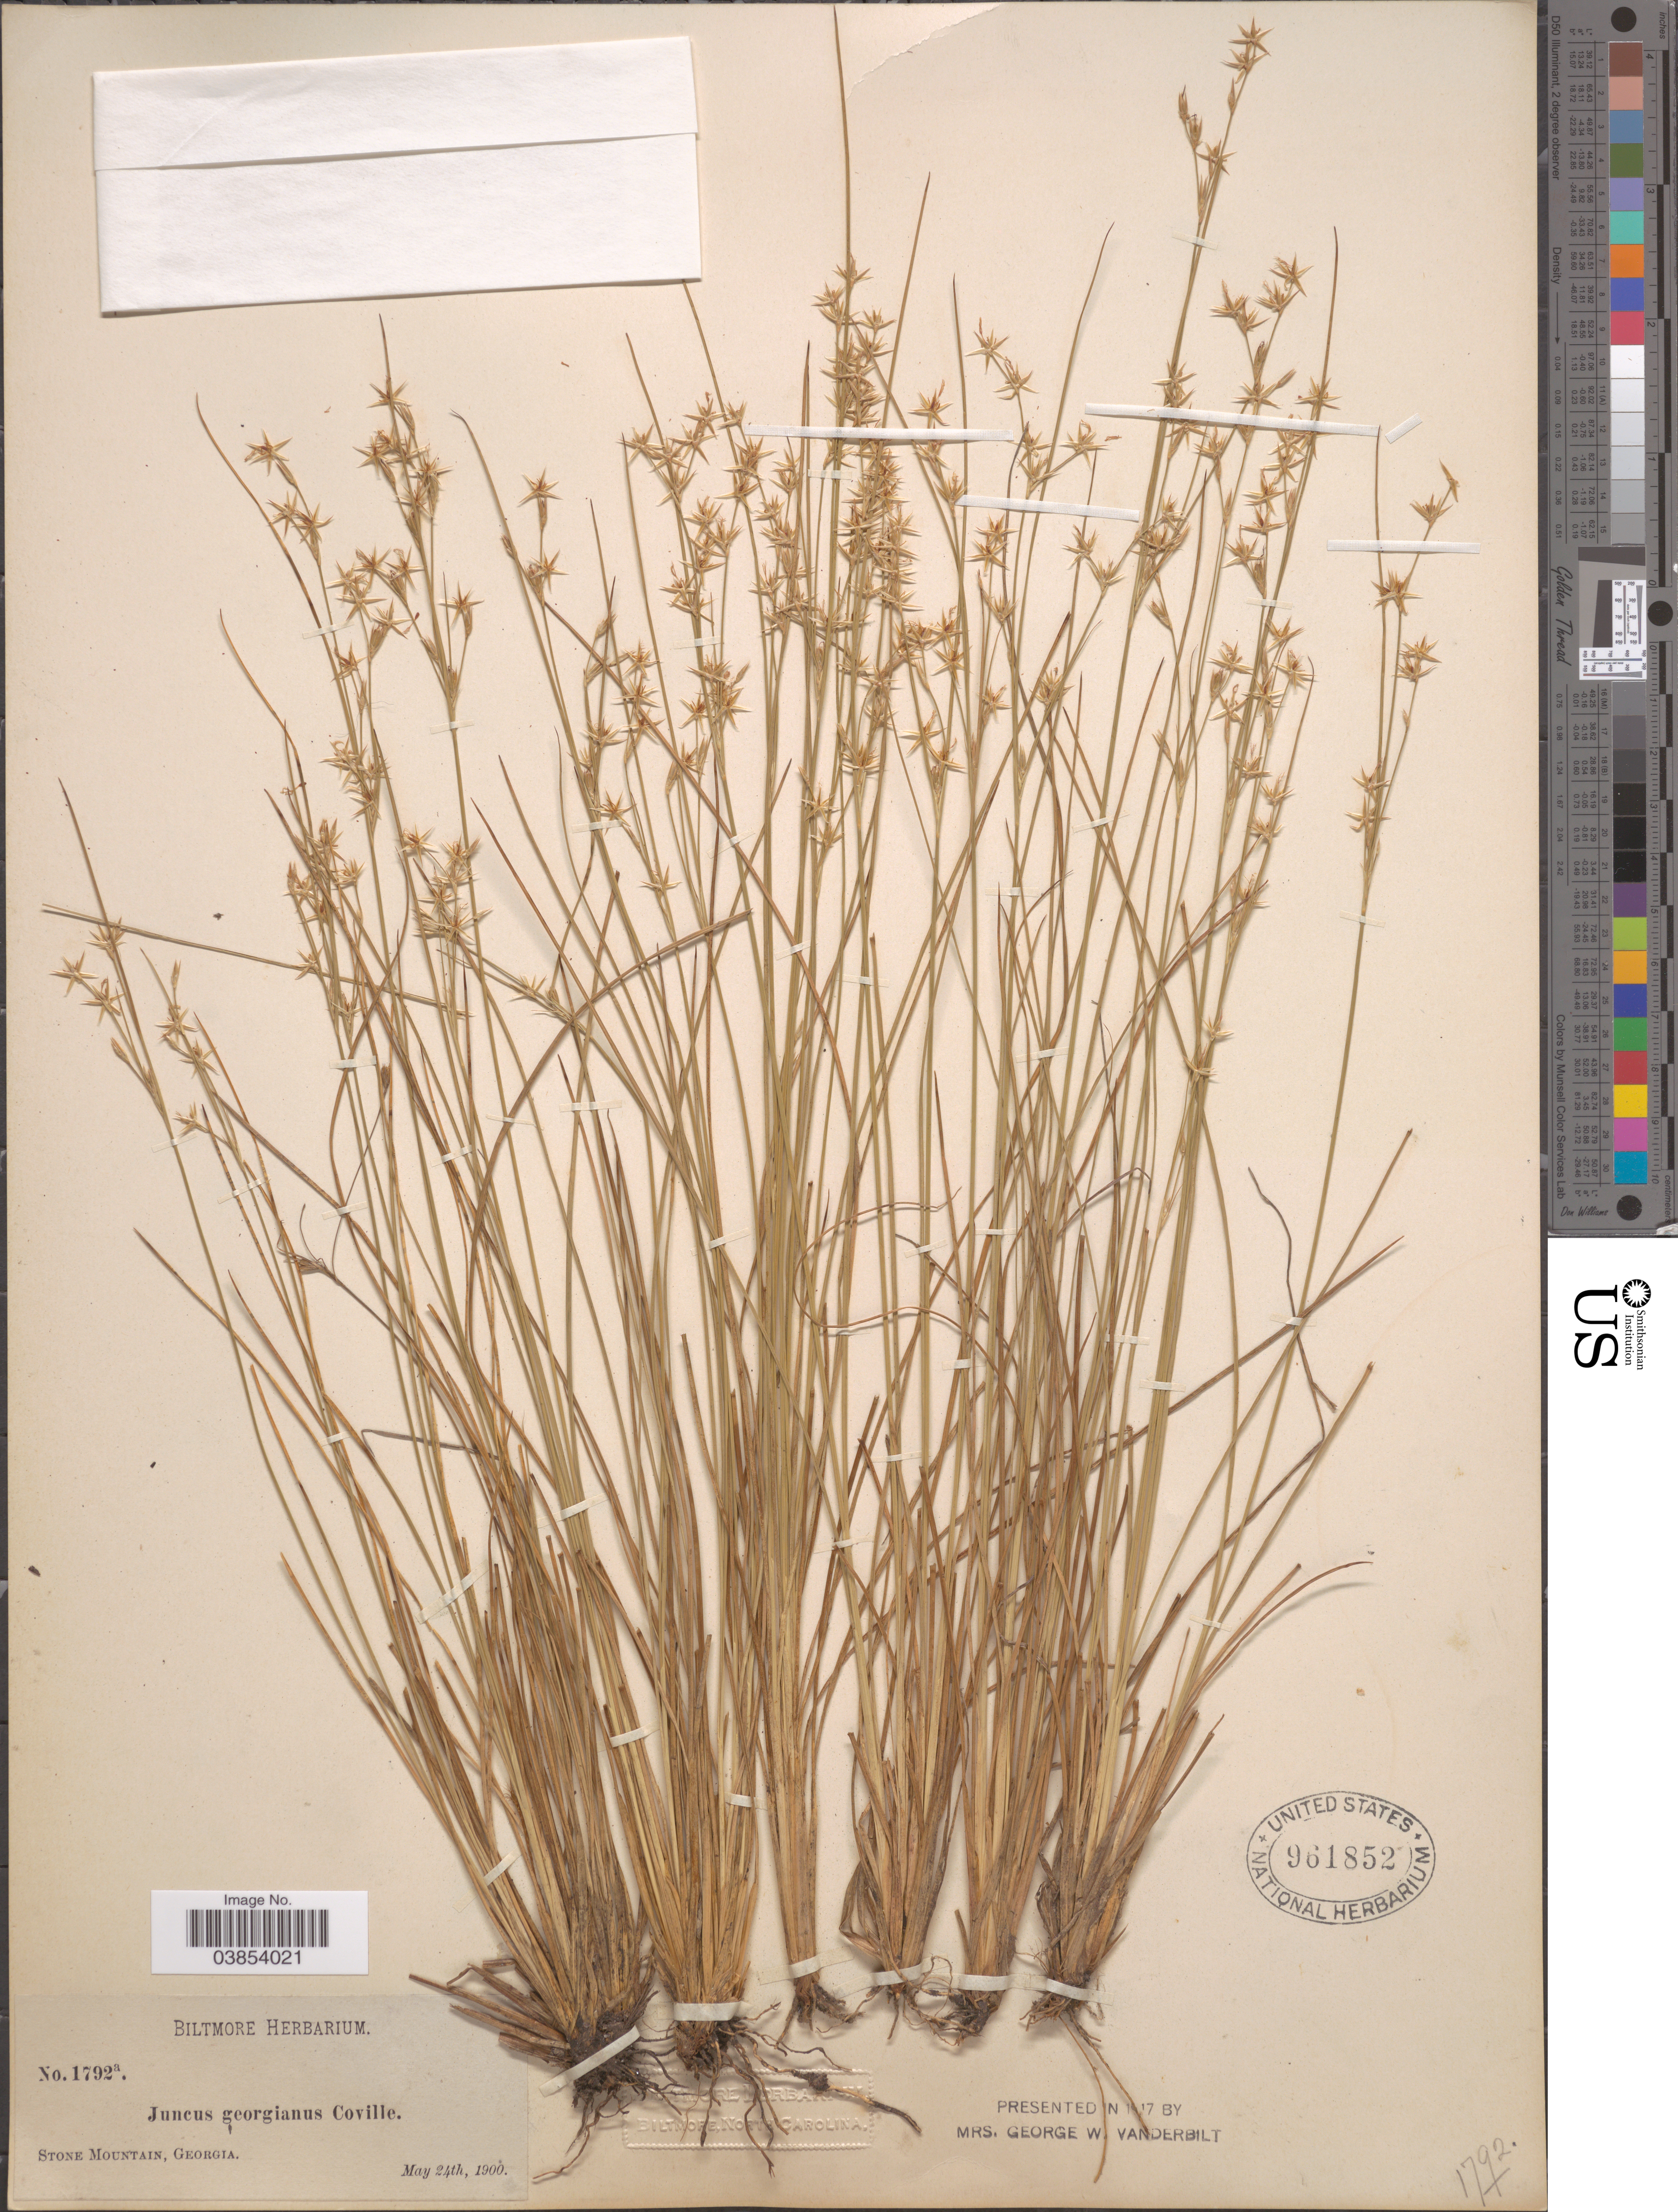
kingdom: Plantae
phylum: Tracheophyta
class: Liliopsida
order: Poales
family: Juncaceae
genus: Juncus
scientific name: Juncus georgianus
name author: Coville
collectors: ex herb. Biltmore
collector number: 1792a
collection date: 1900-05-24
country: United States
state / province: Georgia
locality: Stone Mountain.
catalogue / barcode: US 961852